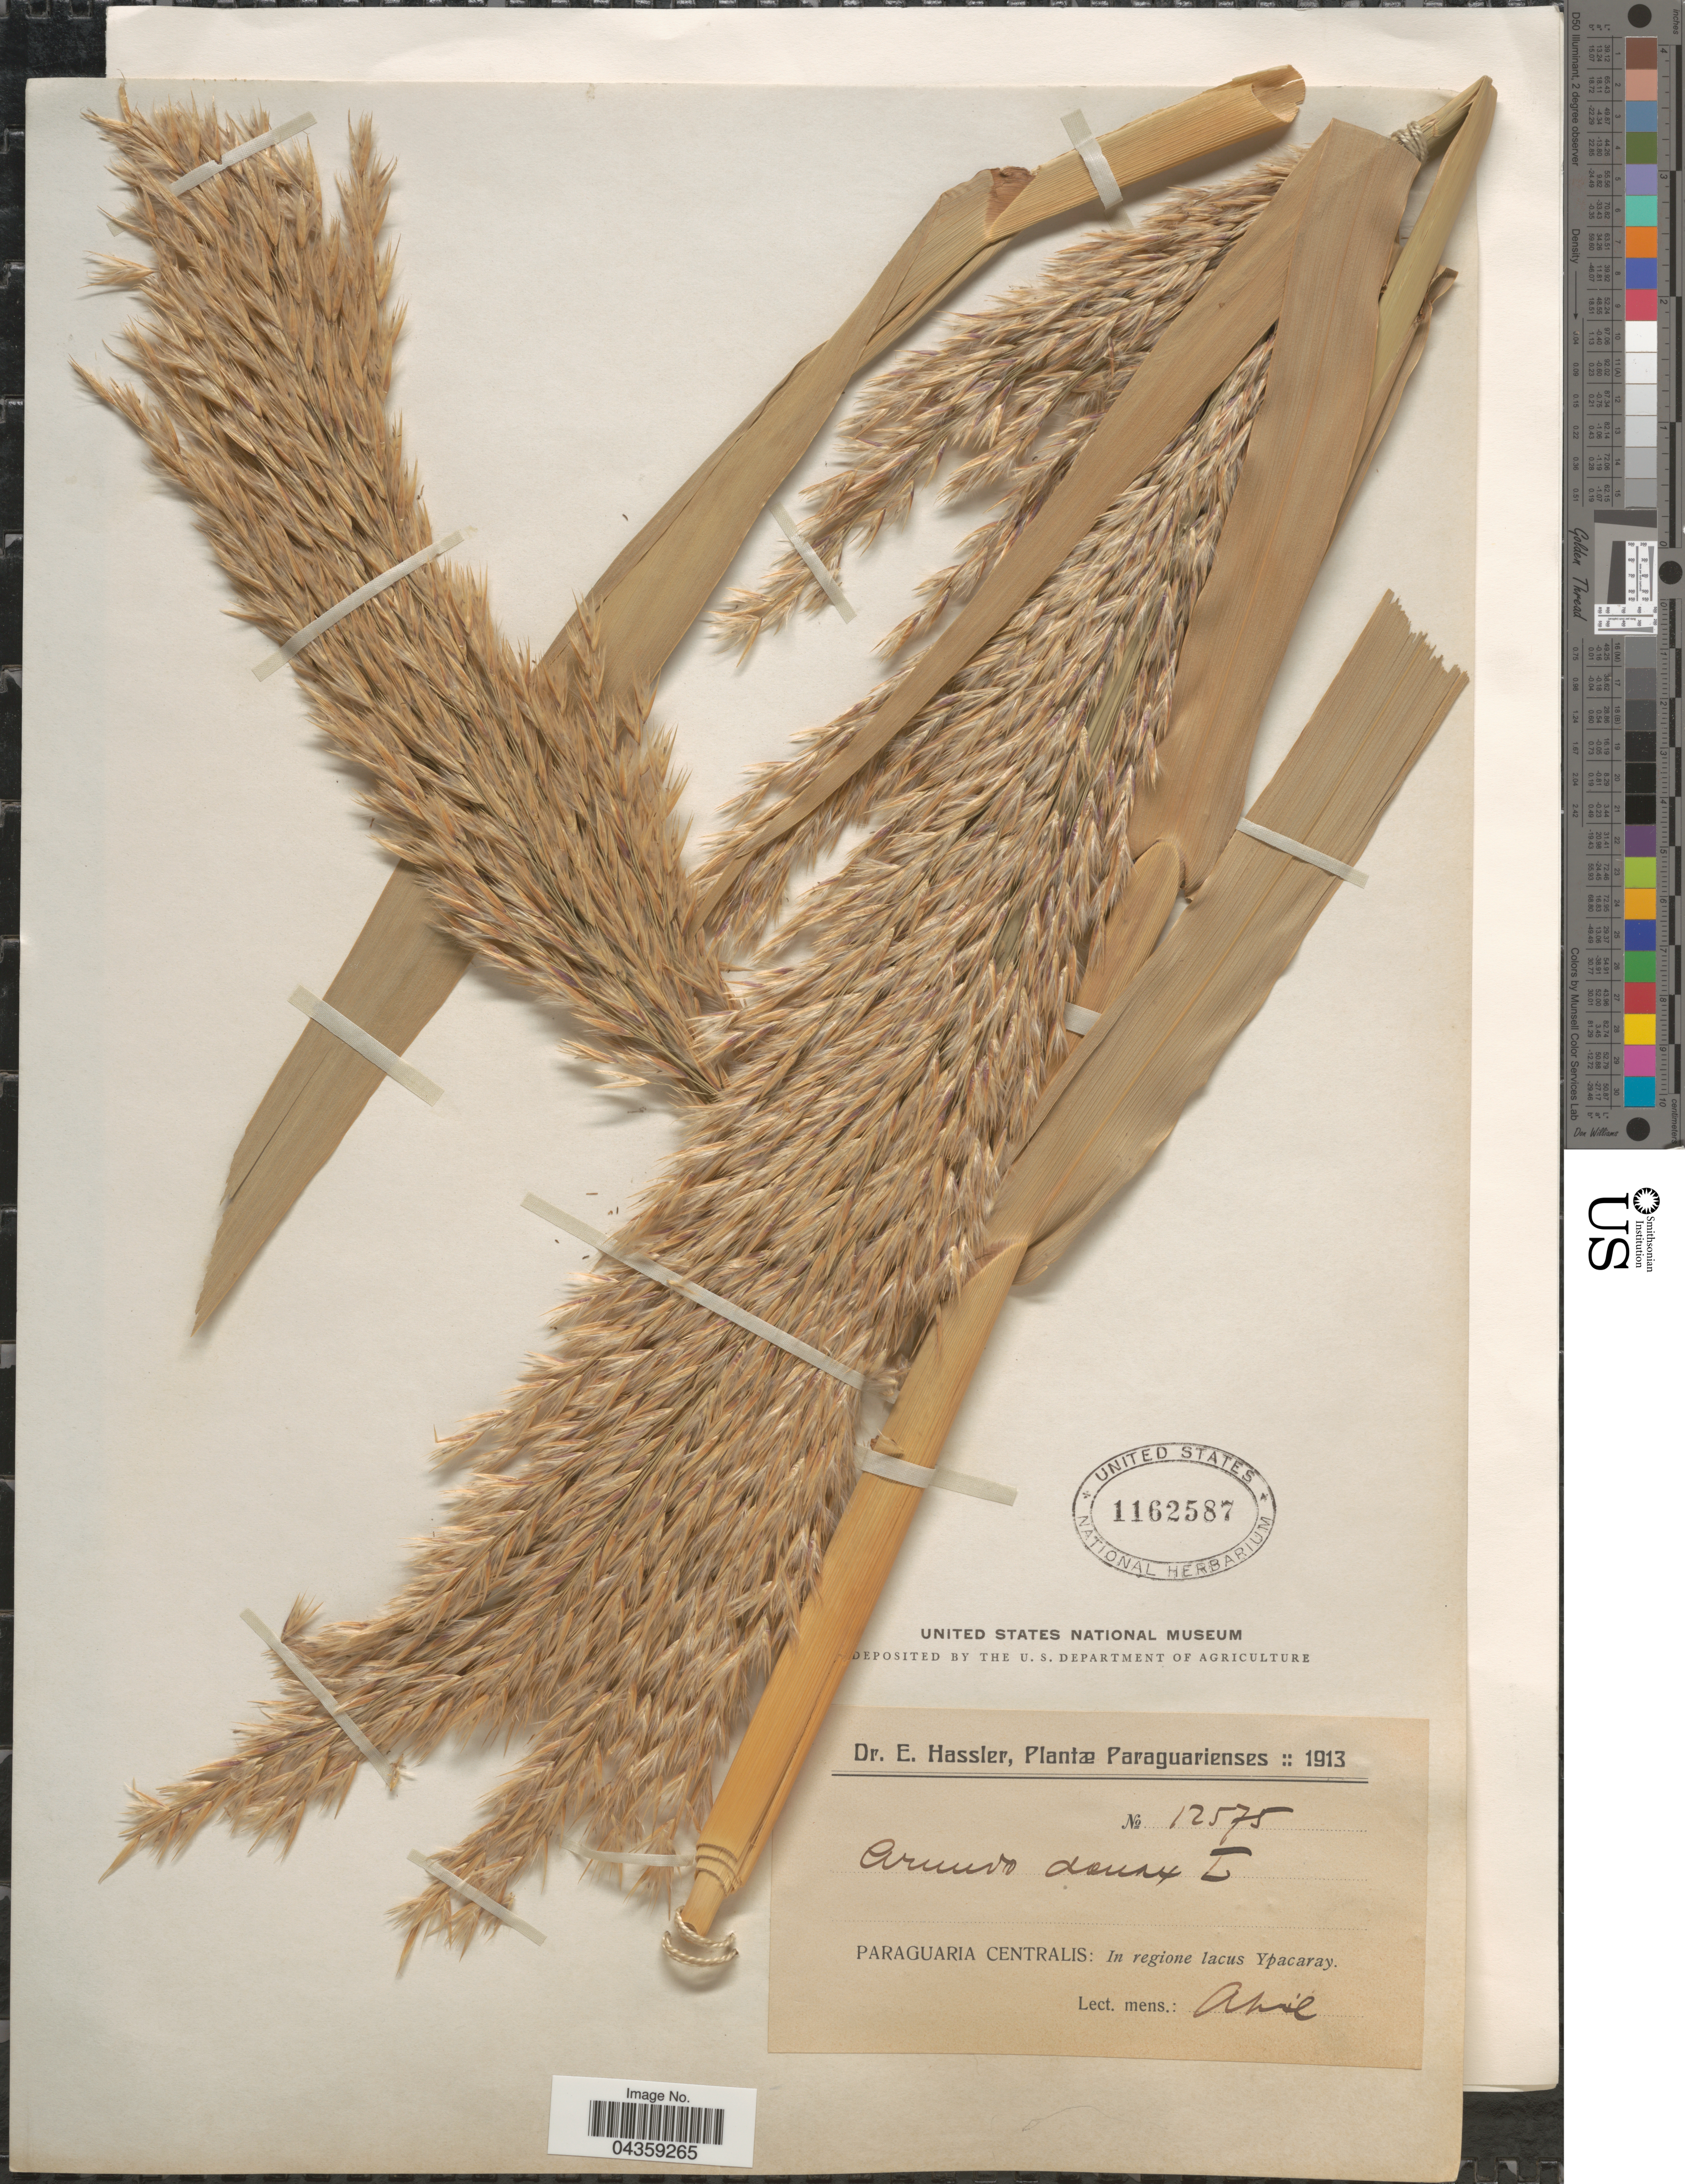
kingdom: Plantae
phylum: Tracheophyta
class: Liliopsida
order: Poales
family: Poaceae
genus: Arundo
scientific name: Arundo donax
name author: L.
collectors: E. Hassler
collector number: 12575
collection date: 1913-04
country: Paraguay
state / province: Paraguari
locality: Paraguaria Centralis: In regione lacus Ypacaray.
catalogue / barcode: US 1162587